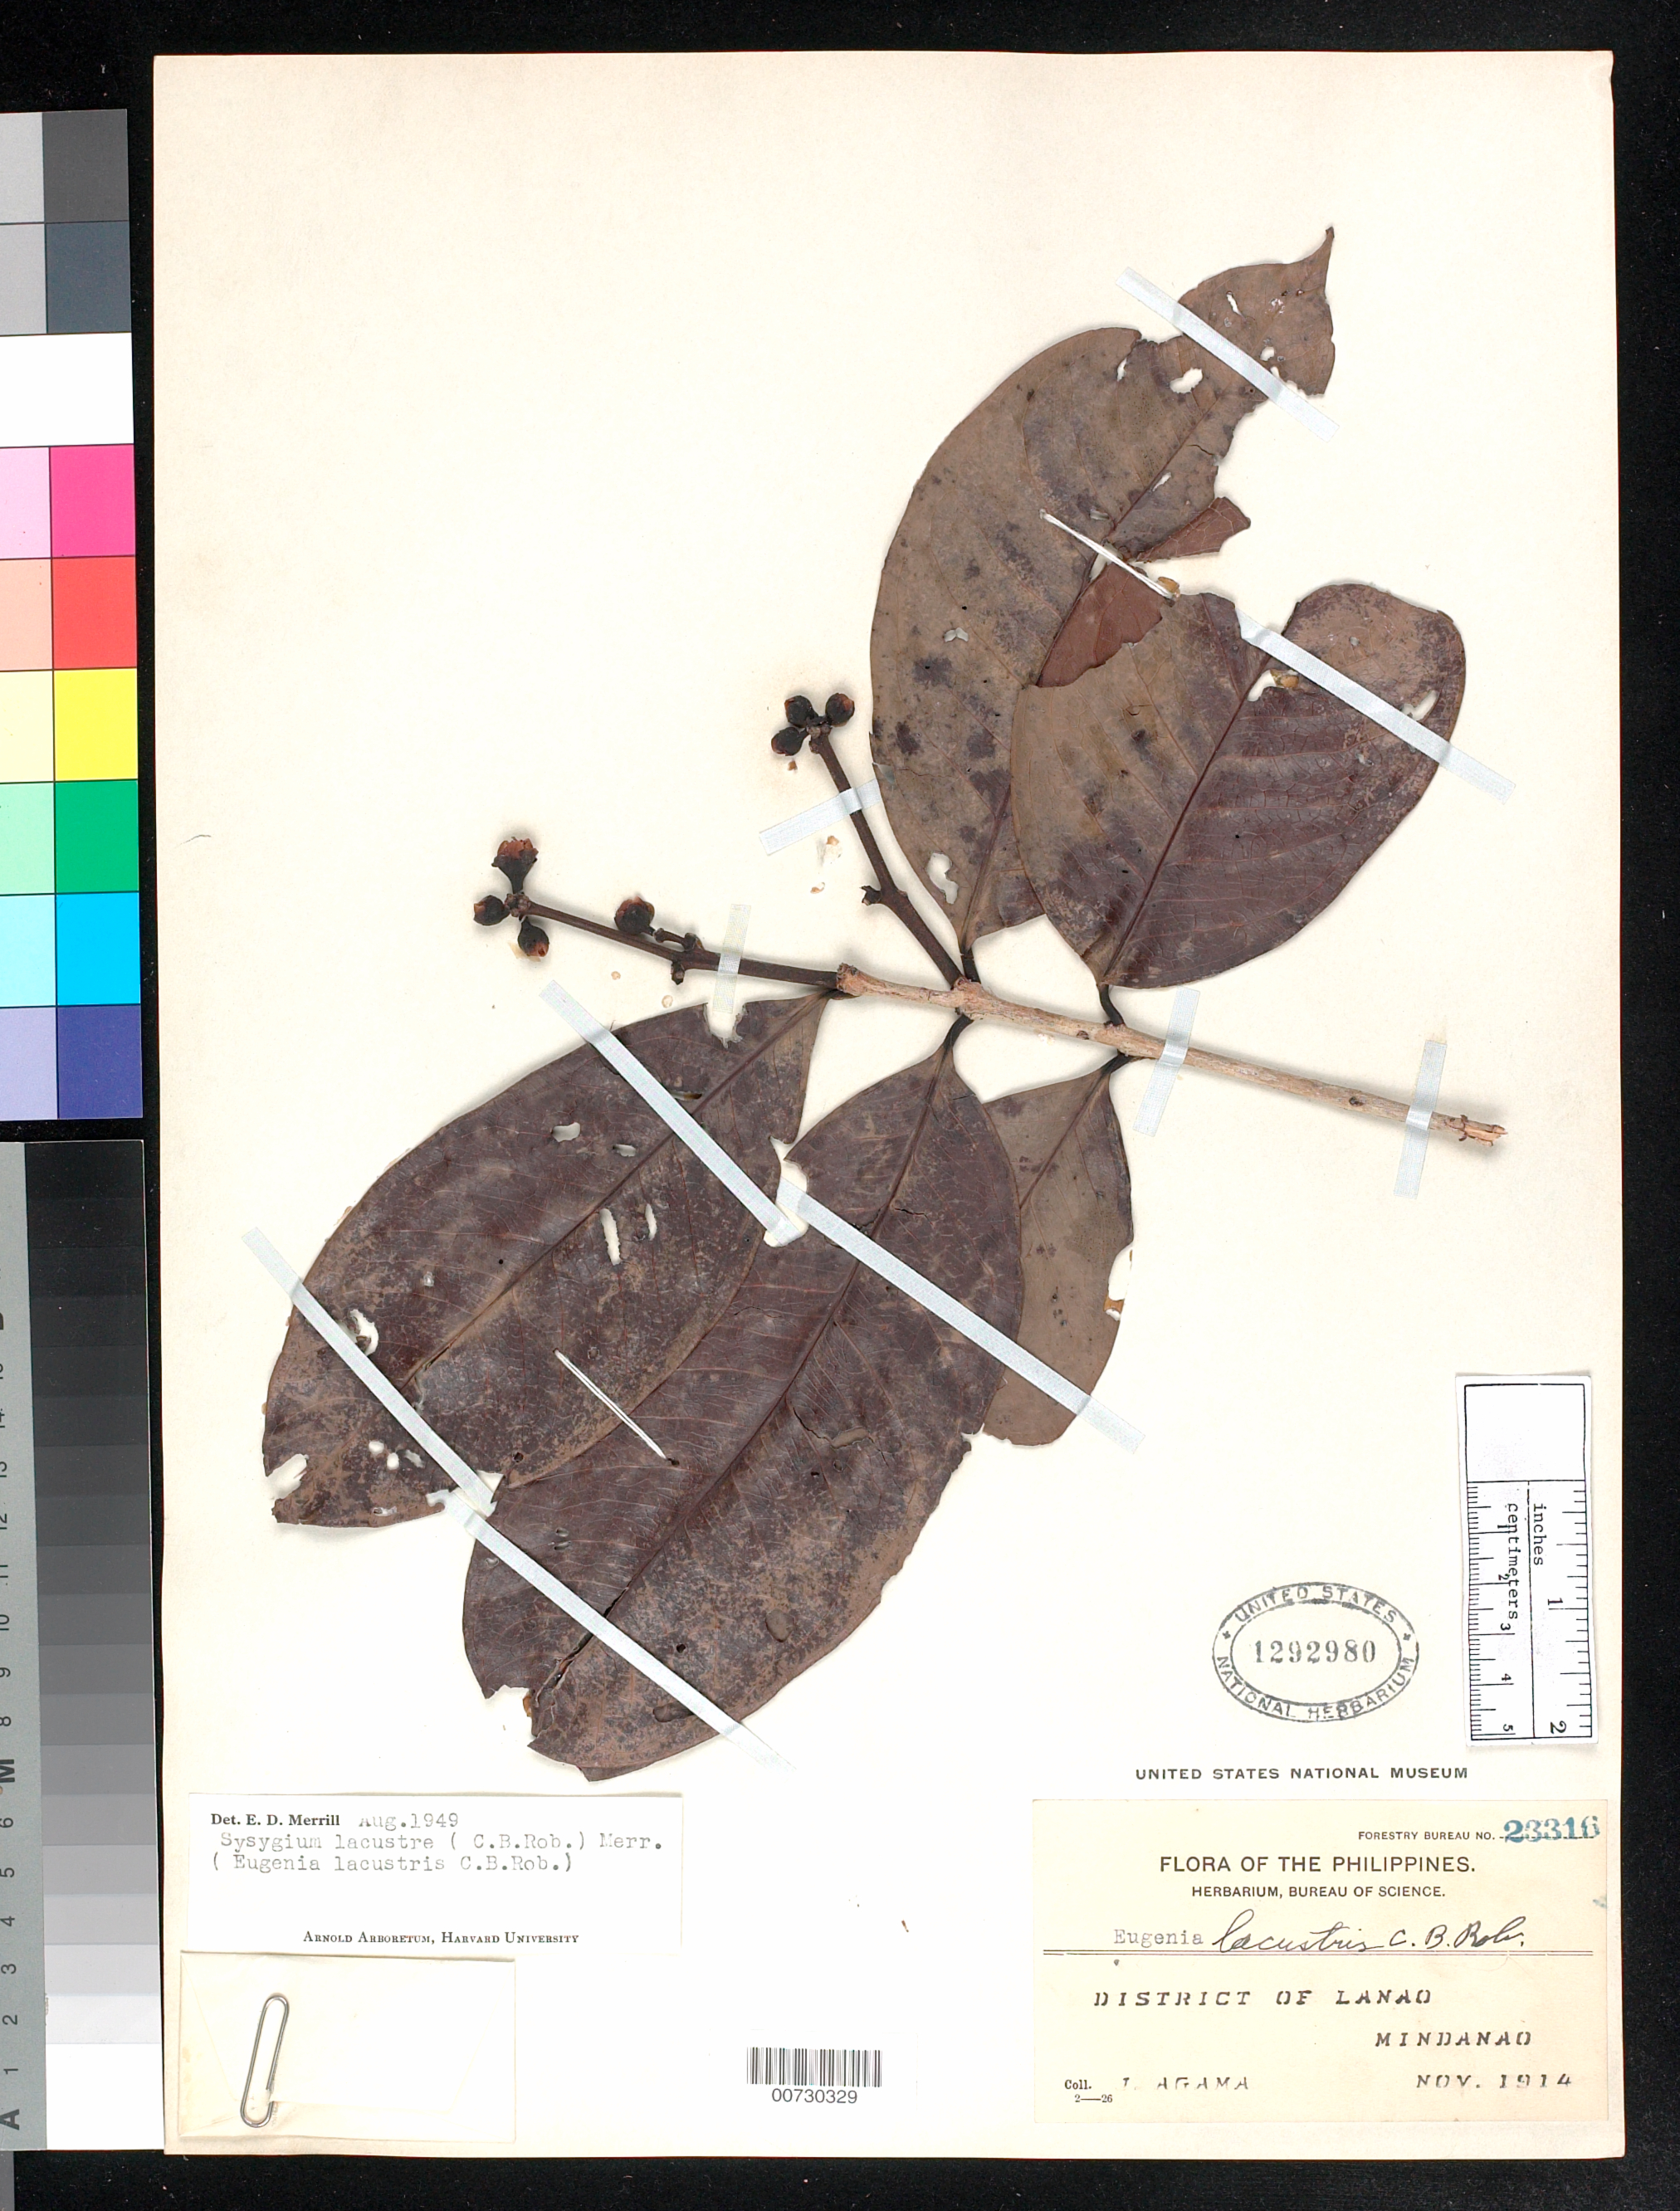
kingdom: Plantae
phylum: Tracheophyta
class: Magnoliopsida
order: Myrtales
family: Myrtaceae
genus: Syzygium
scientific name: Syzygium lacustre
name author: (C.B. Rob.) Merr.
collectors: J. Agama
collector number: For. Bur. 23316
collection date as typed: Nov 1914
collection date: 1914-11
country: Philippines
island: Mindanao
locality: Lanao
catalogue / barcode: US 1292980